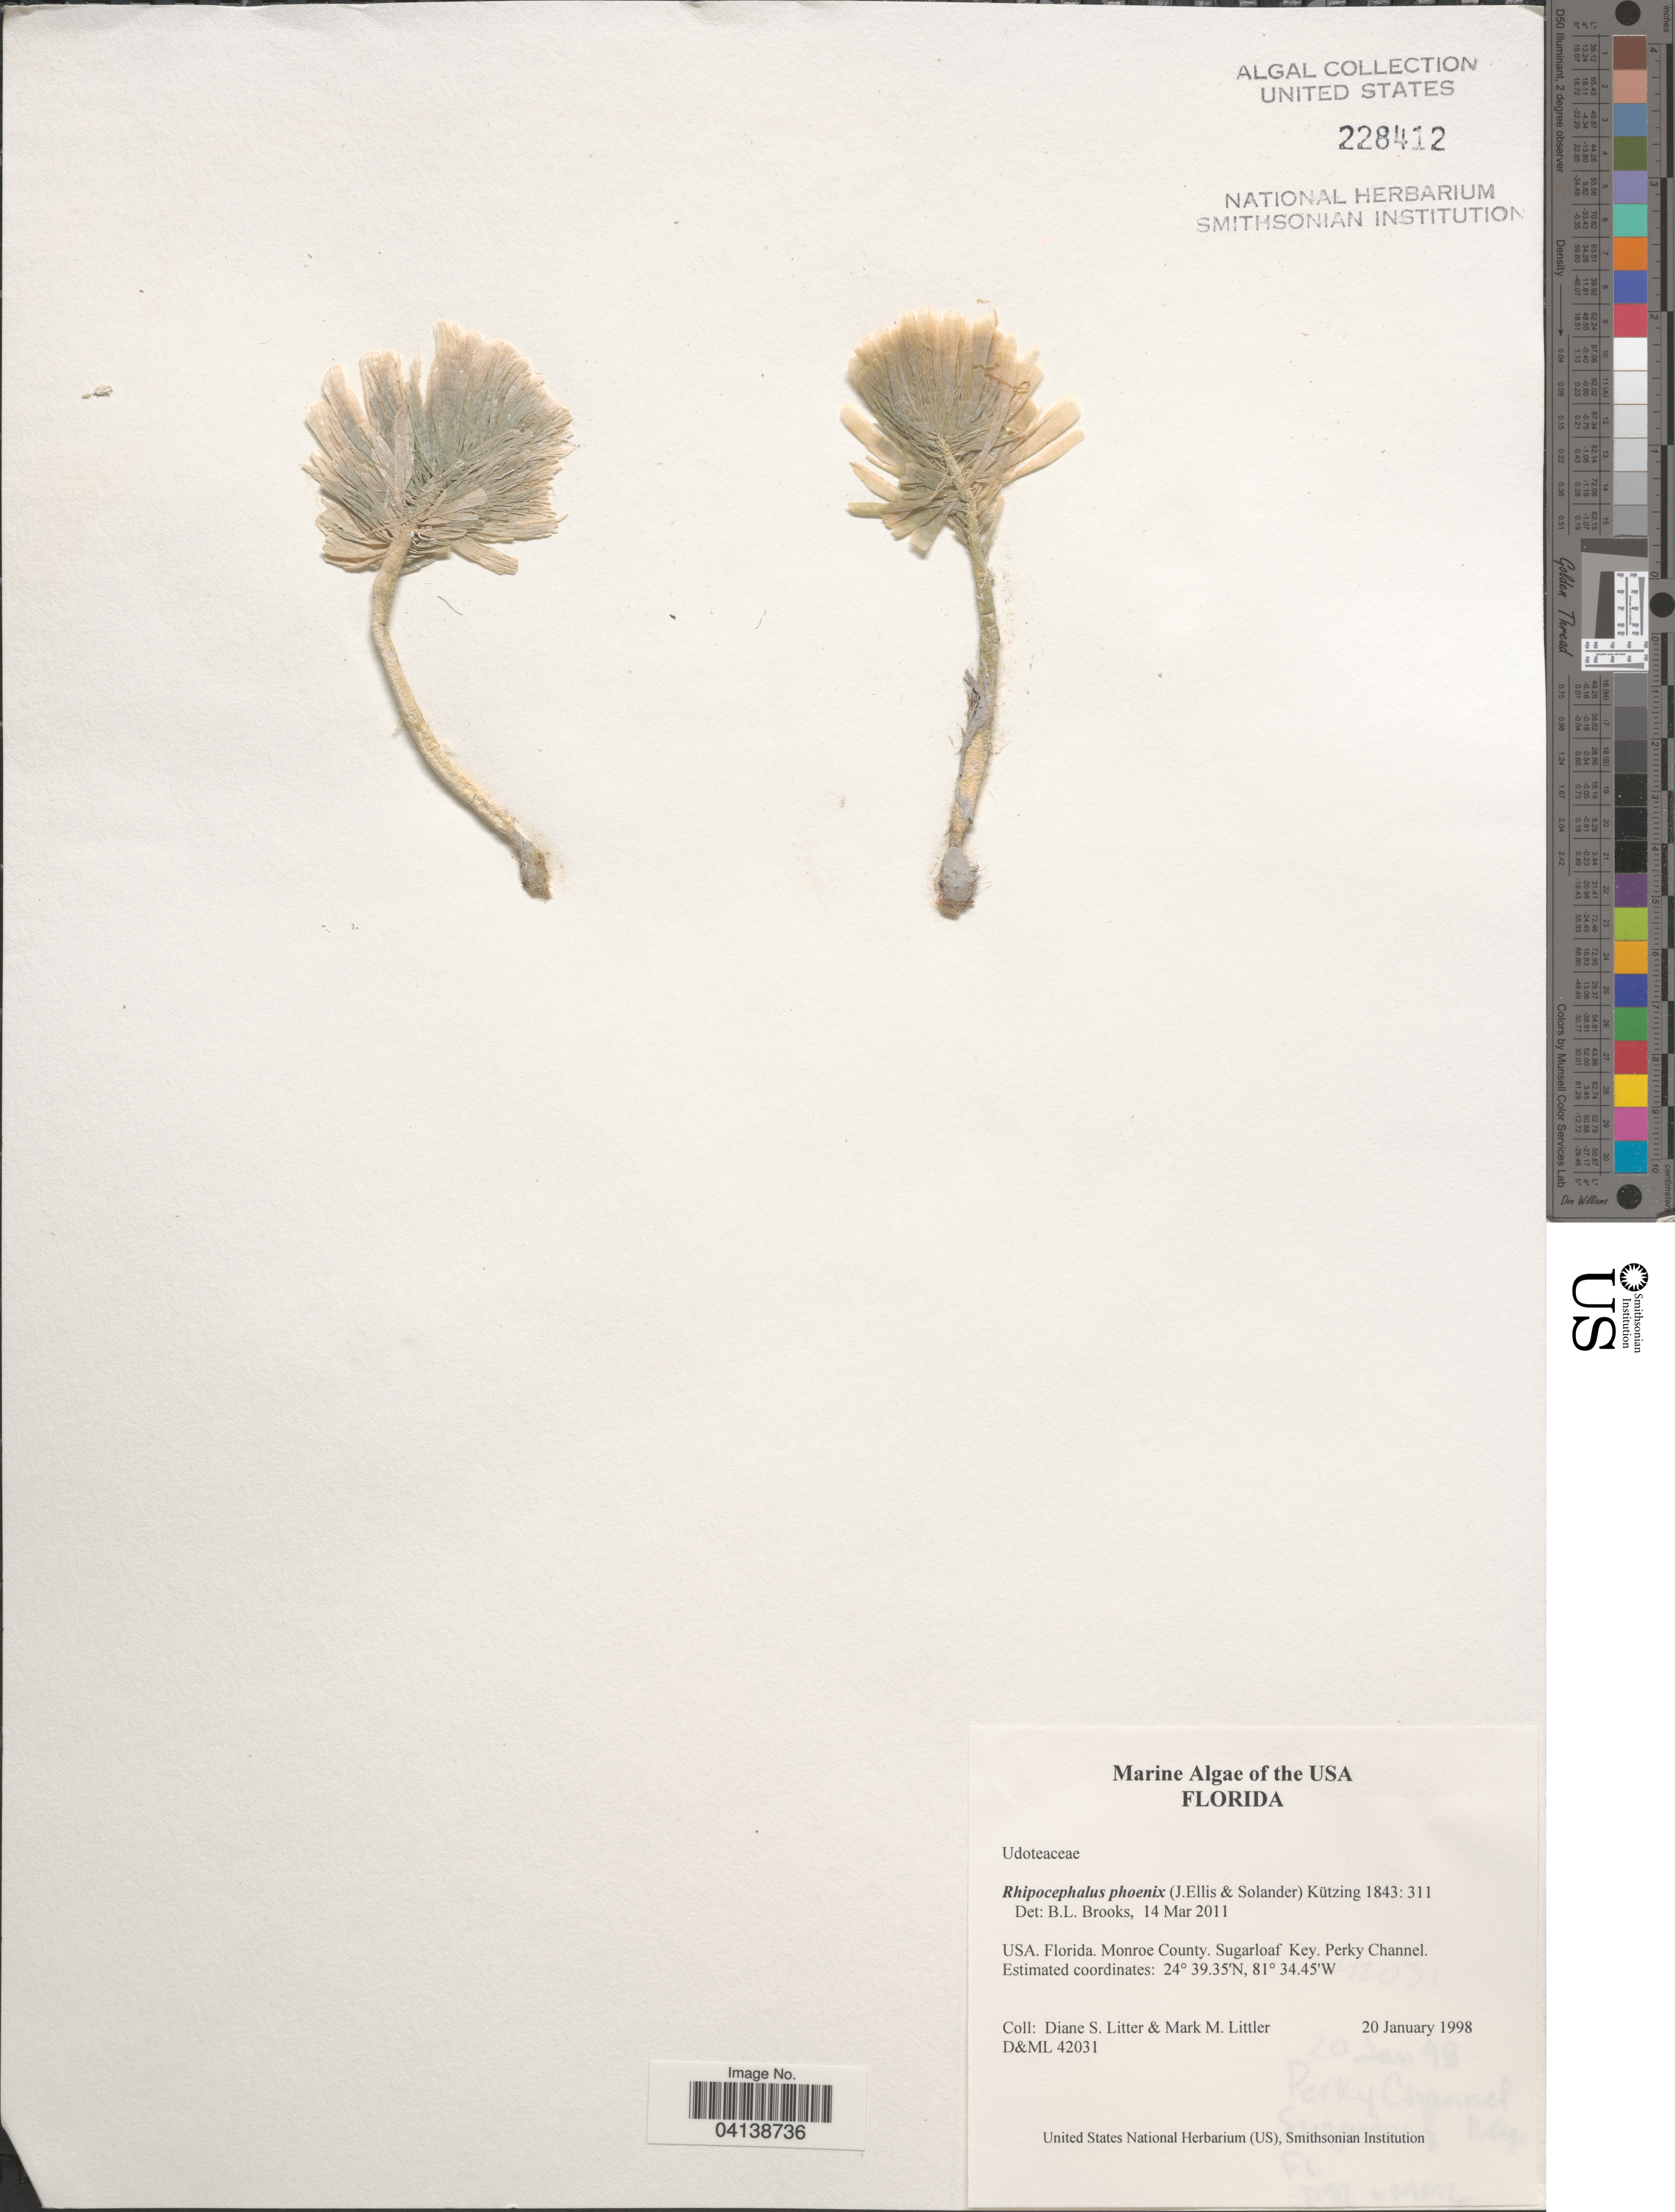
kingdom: Plantae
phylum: Chlorophyta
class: Ulvophyceae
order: Bryopsidales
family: Udoteaceae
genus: Rhipocephalus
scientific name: Rhipocephalus phoenix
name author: (J. Ellis & Sol.) Kütz.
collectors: D. S. Littler & M. M. Littler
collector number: D&ML42031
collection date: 1998-01-20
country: United States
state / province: Florida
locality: Monroe County. Sugarloaf Key. Perky Channel.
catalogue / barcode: US 228412